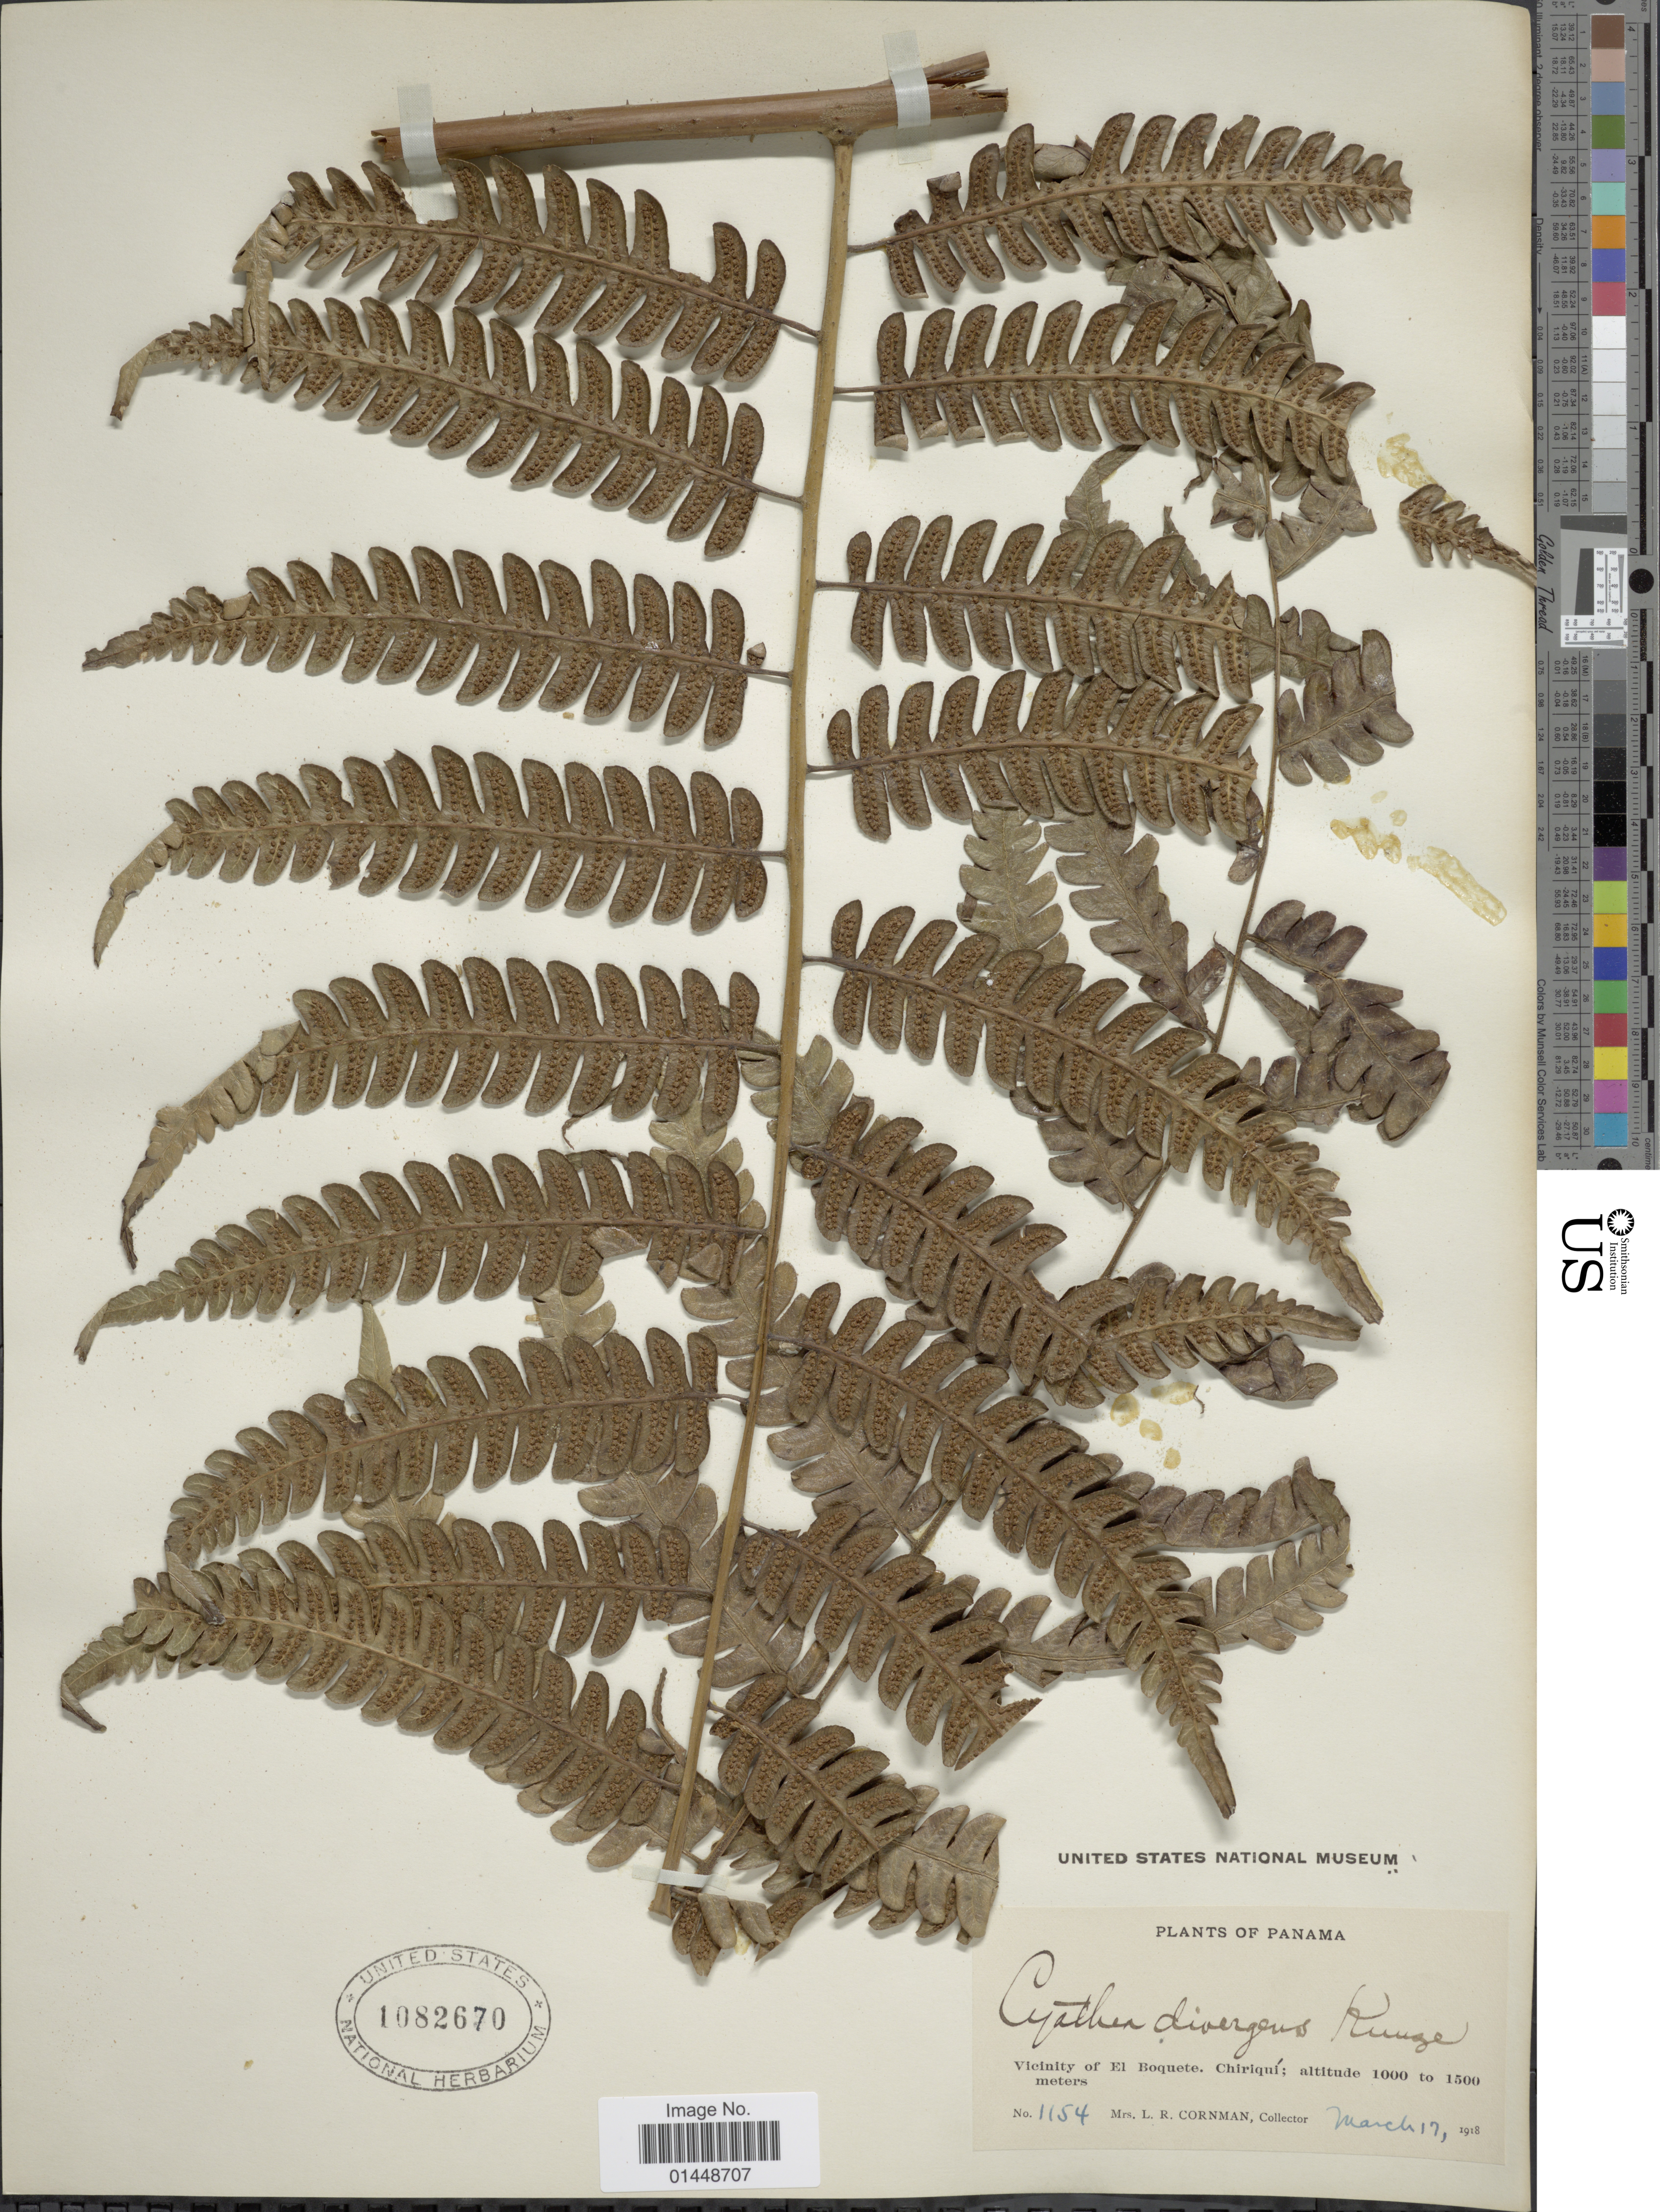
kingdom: Plantae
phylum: Tracheophyta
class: Polypodiopsida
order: Cyatheales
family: Cyatheaceae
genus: Cyathea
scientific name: Cyathea divergens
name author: Kunze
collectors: L. Cornman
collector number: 1154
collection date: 1918-03-17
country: Panama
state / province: Chiriqui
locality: Vicinity of El Boquete, Chiriquí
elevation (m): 1000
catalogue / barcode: US 1082670